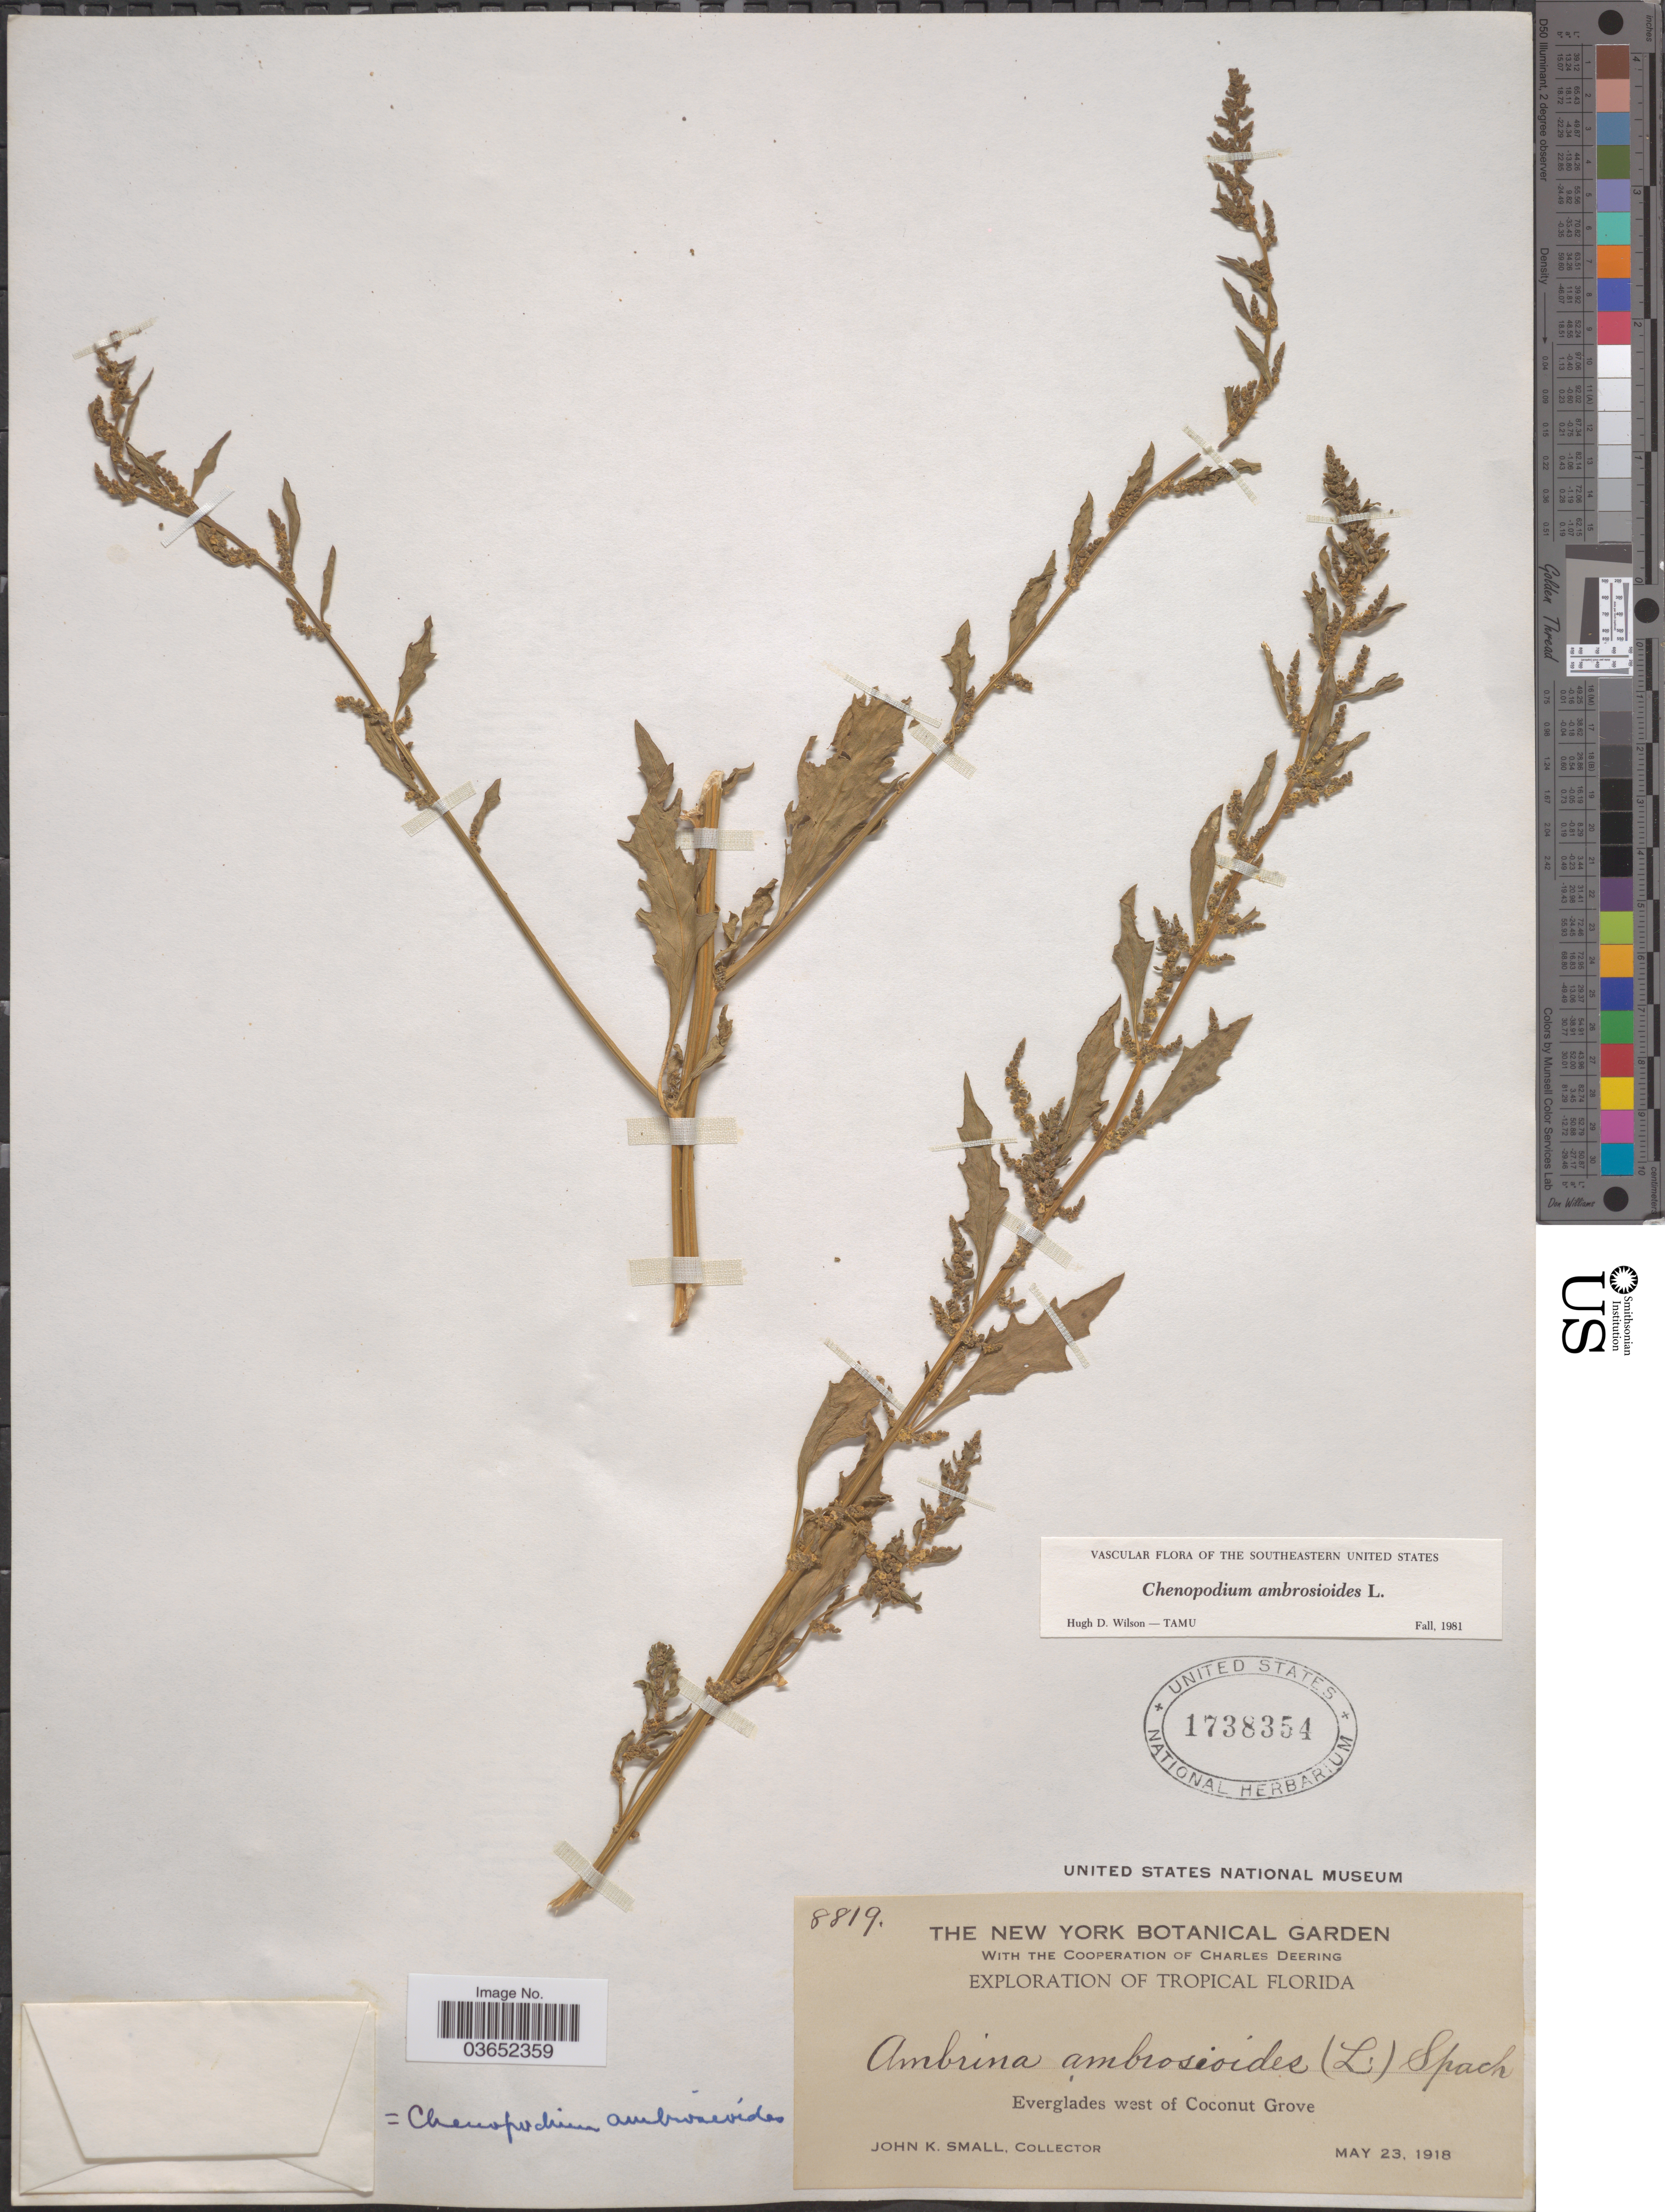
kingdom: Plantae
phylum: Tracheophyta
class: Magnoliopsida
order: Caryophyllales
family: Amaranthaceae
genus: Chenopodium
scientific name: Chenopodium ambrosioides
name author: L.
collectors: J. K. Small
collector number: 8819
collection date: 1918-05-23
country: United States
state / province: Florida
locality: Tropical Florida. Everglades west of Coconut Grove.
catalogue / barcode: US 1738354